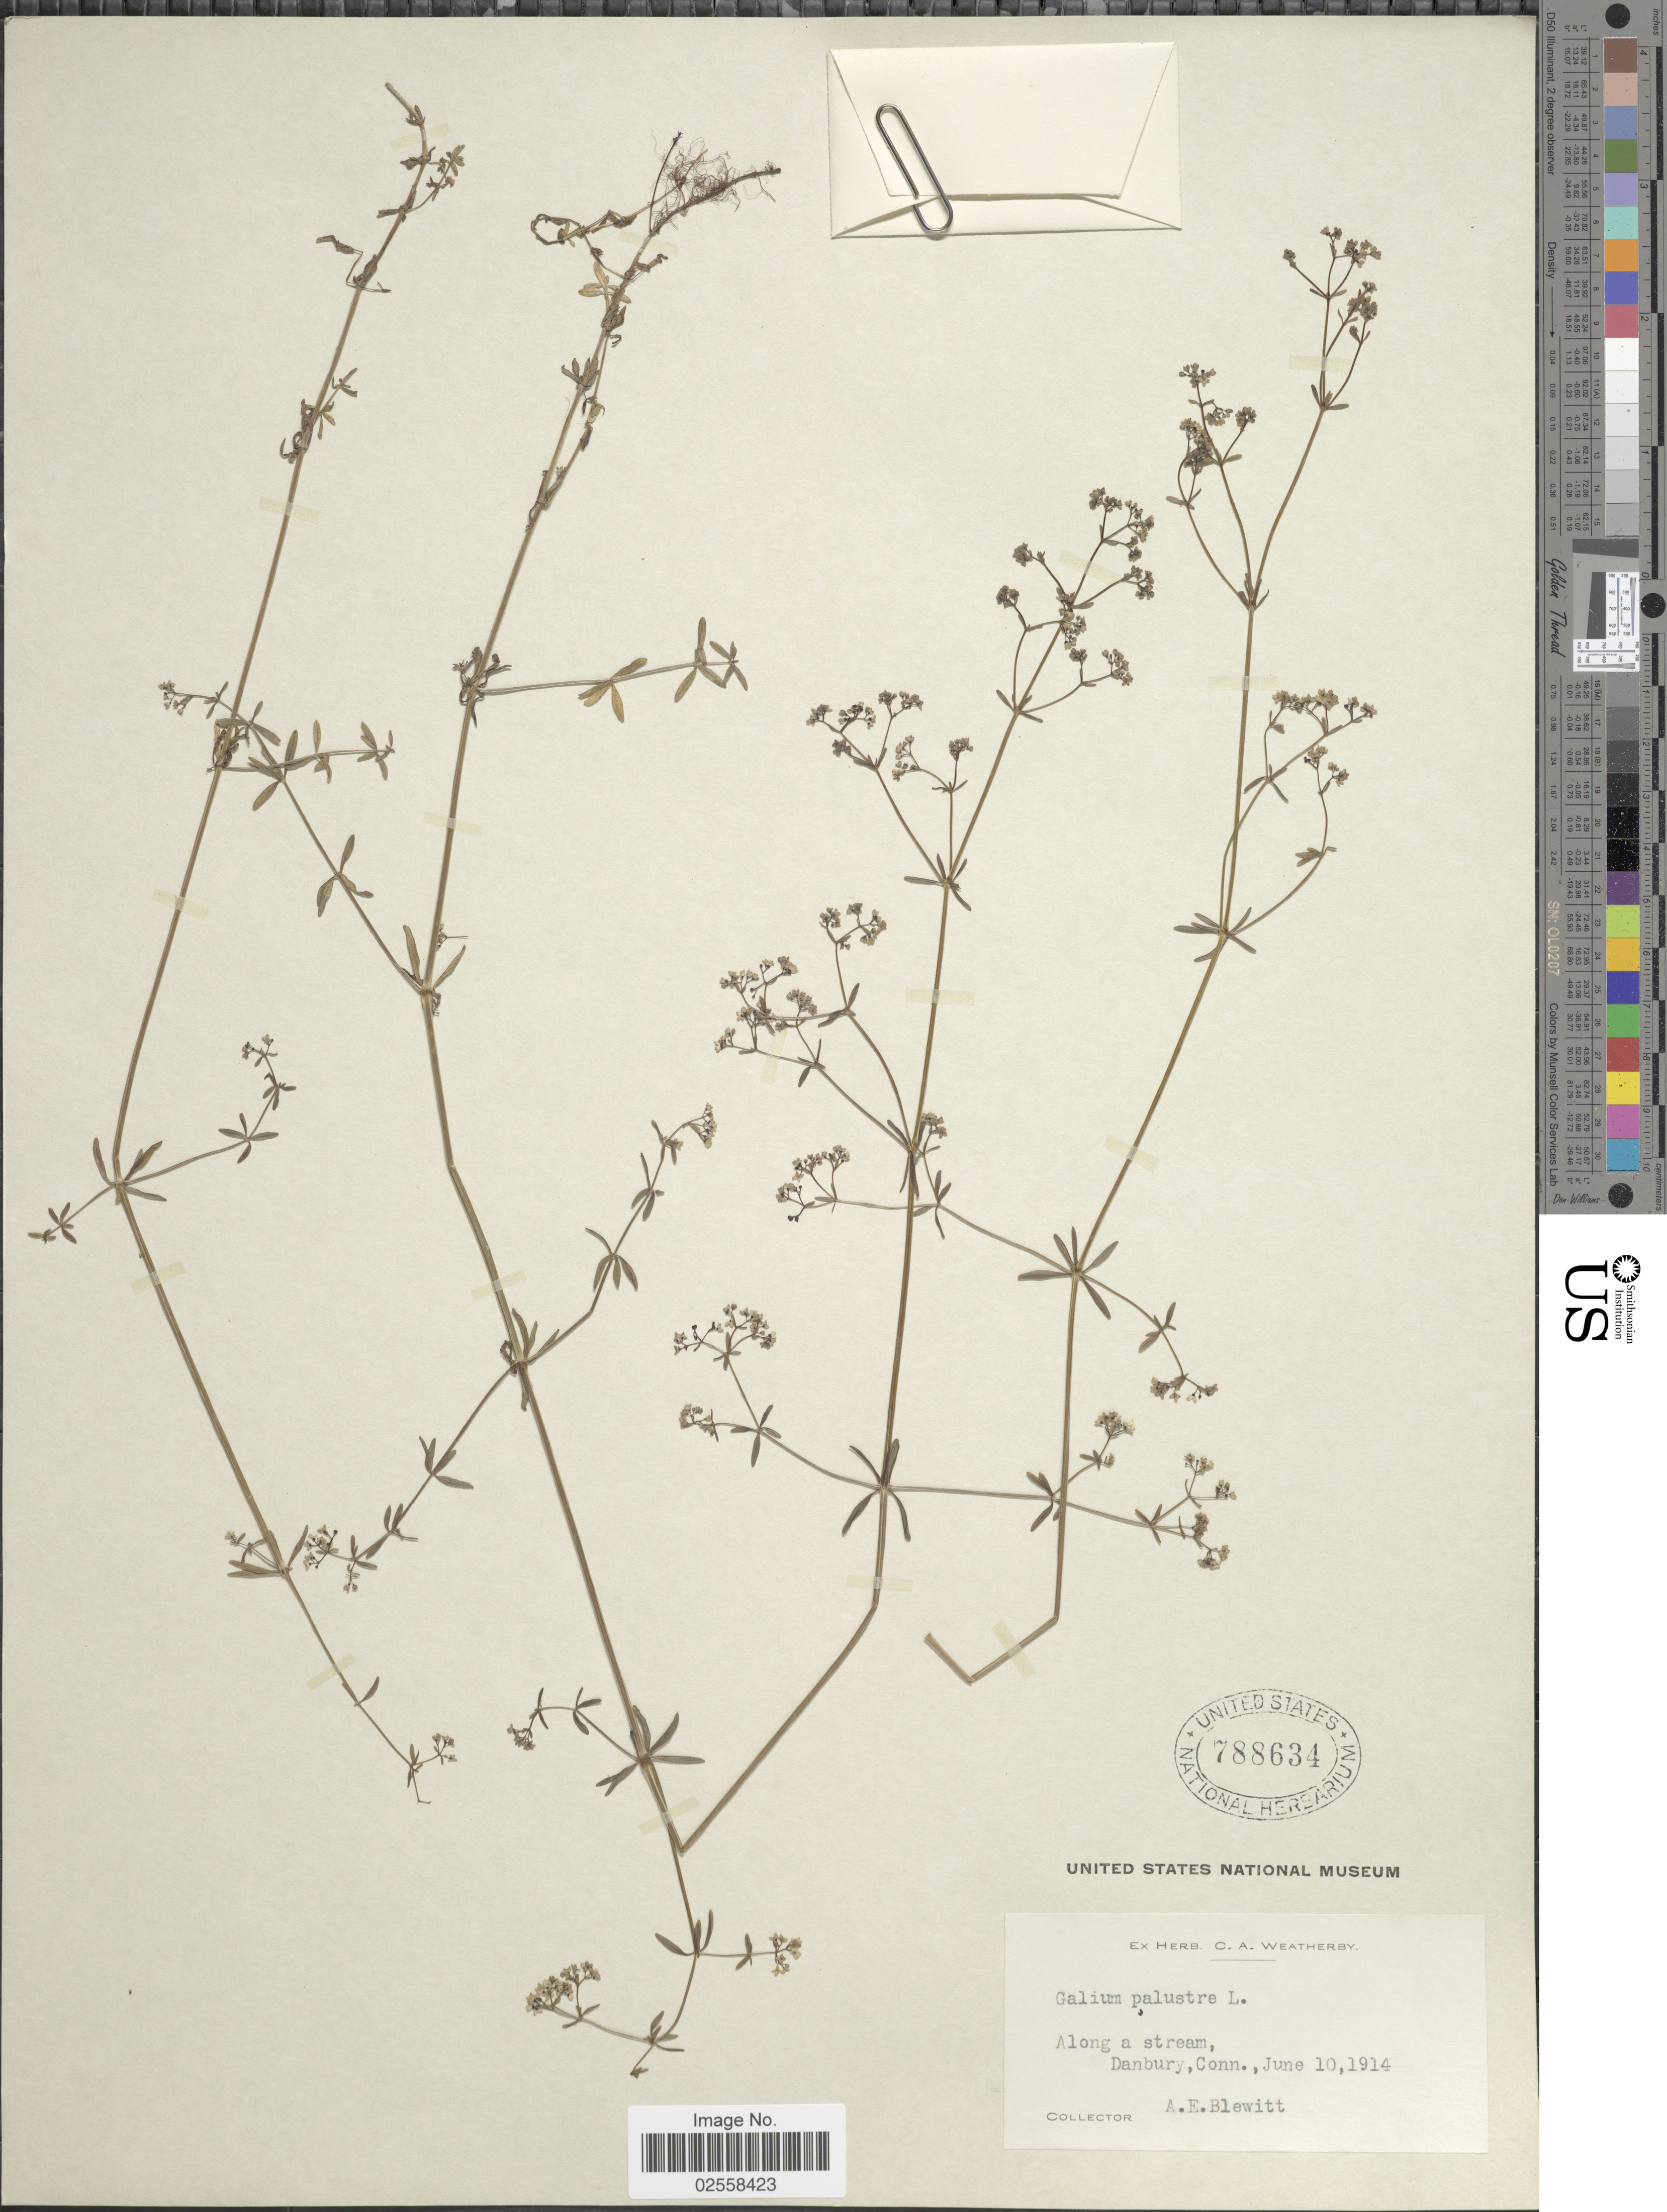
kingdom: Plantae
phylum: Tracheophyta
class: Magnoliopsida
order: Gentianales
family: Rubiaceae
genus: Galium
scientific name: Galium plumosum subsp. plumosum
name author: Rusby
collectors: A. Blewitt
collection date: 1914-06-10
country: United States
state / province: Connecticut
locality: Danbury, Conn.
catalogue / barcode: US 788634